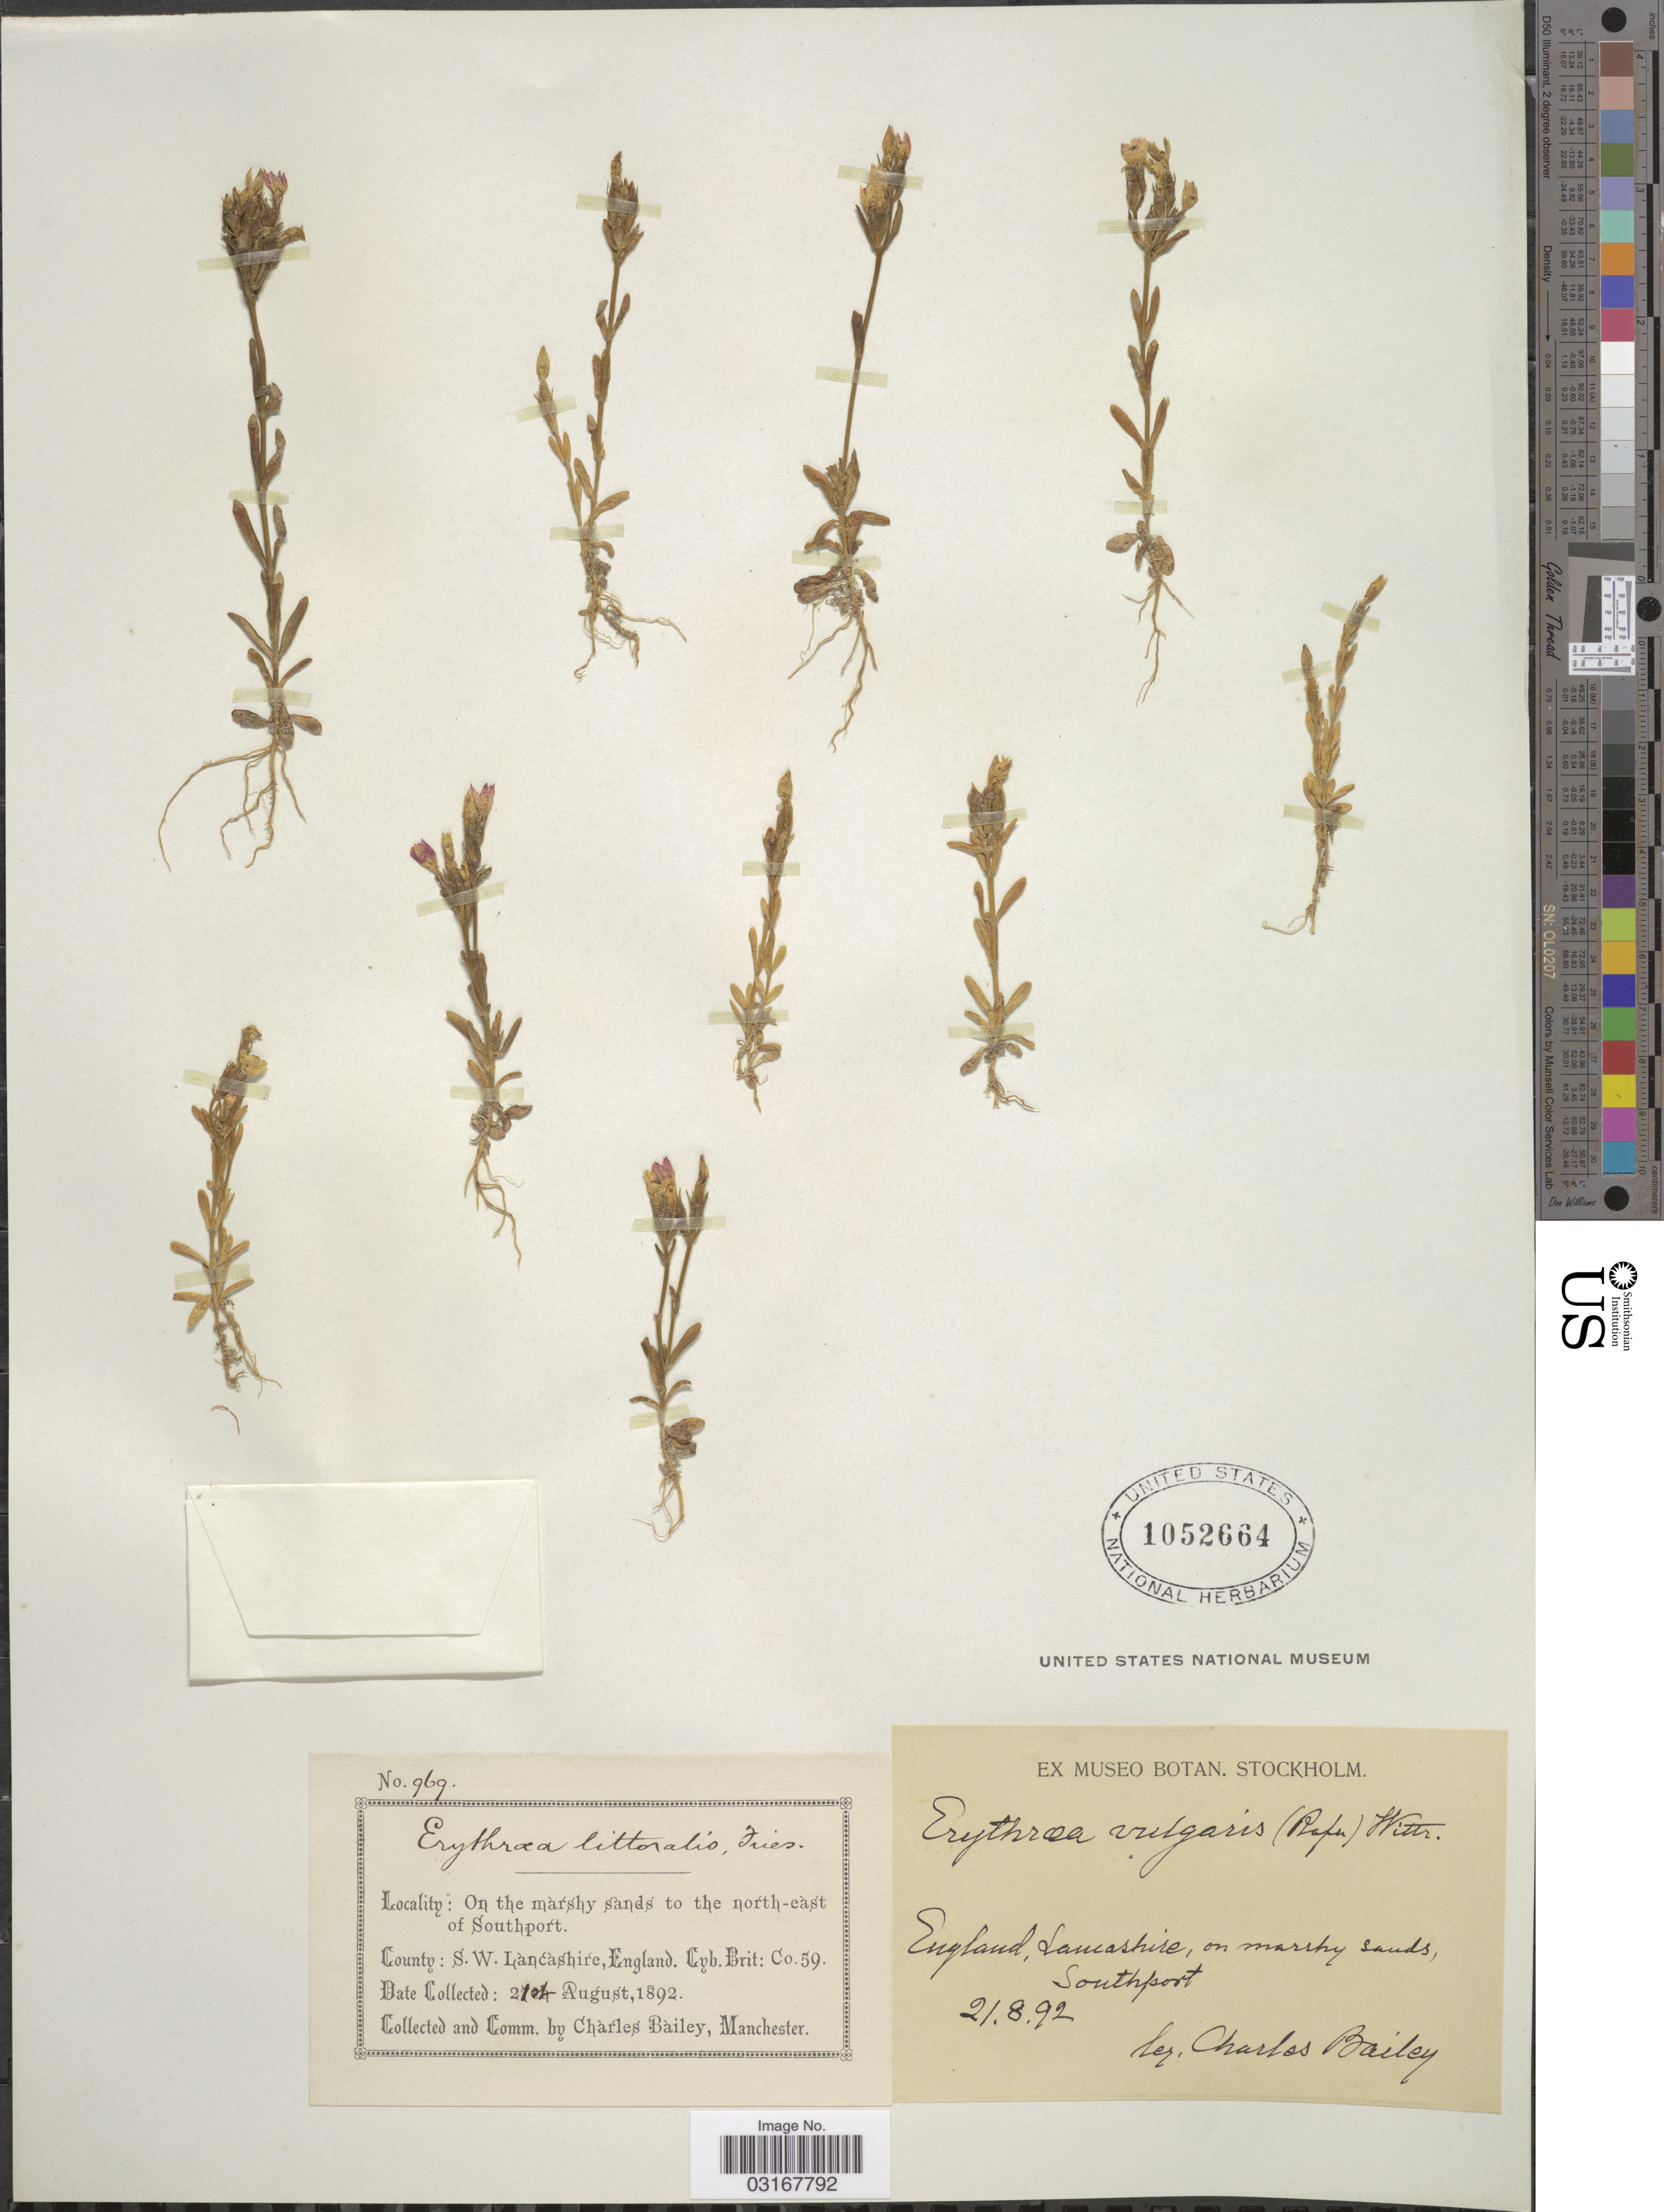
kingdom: Plantae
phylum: Tracheophyta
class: Magnoliopsida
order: Gentianales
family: Gentianaceae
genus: Centaurium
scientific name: Centaurium vulgaris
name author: Godr.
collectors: C. Bailey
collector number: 969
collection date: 1892-08-21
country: United Kingdom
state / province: England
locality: On the marshy sands to the north-east of Southport. County: S.W. Lancashire.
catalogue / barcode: US 1052664